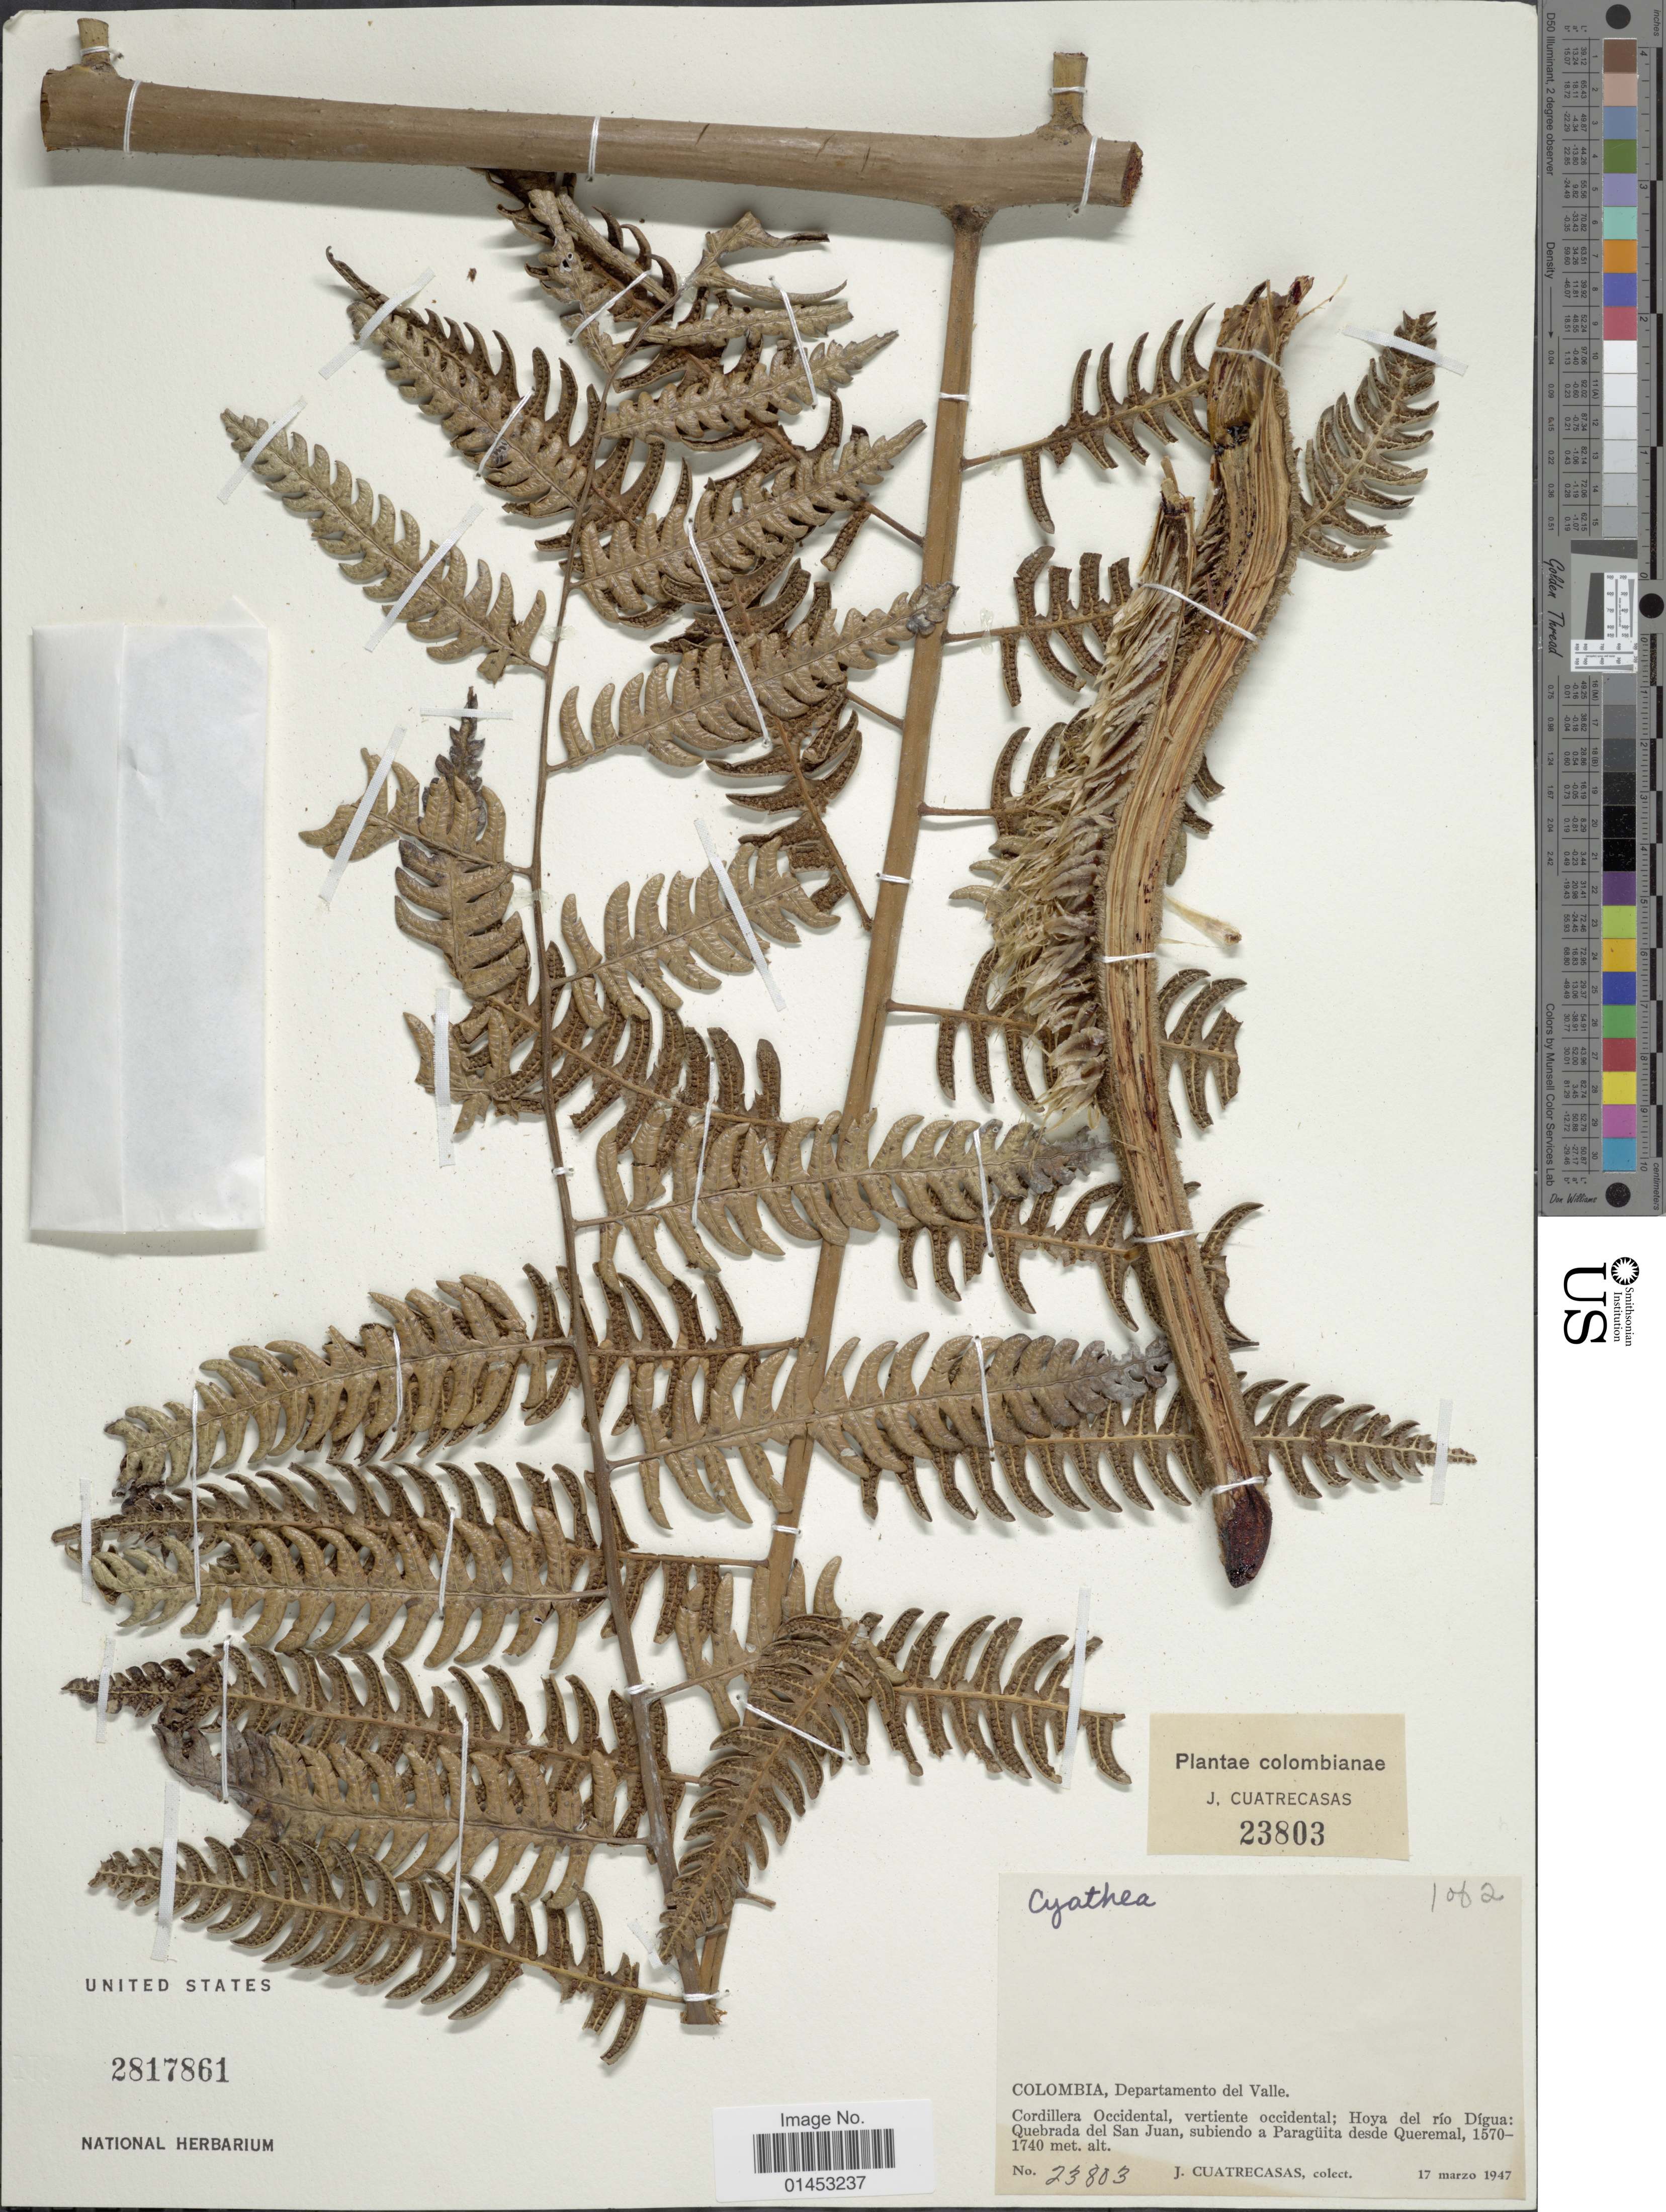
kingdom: Plantae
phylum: Tracheophyta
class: Polypodiopsida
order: Cyatheales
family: Cyatheaceae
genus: Cyathea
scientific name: Cyathea sp.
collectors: J. Cuatrecasas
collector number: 23803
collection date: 1947-03-17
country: Colombia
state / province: Valle del Cauca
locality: Departamento del Valle, Cordillera occidental, vertiente occidental: Hoya del rio Digua: Quebrada del San Juan, subiendo a Paraguita desde Queremal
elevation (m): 1570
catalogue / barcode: US 2817861